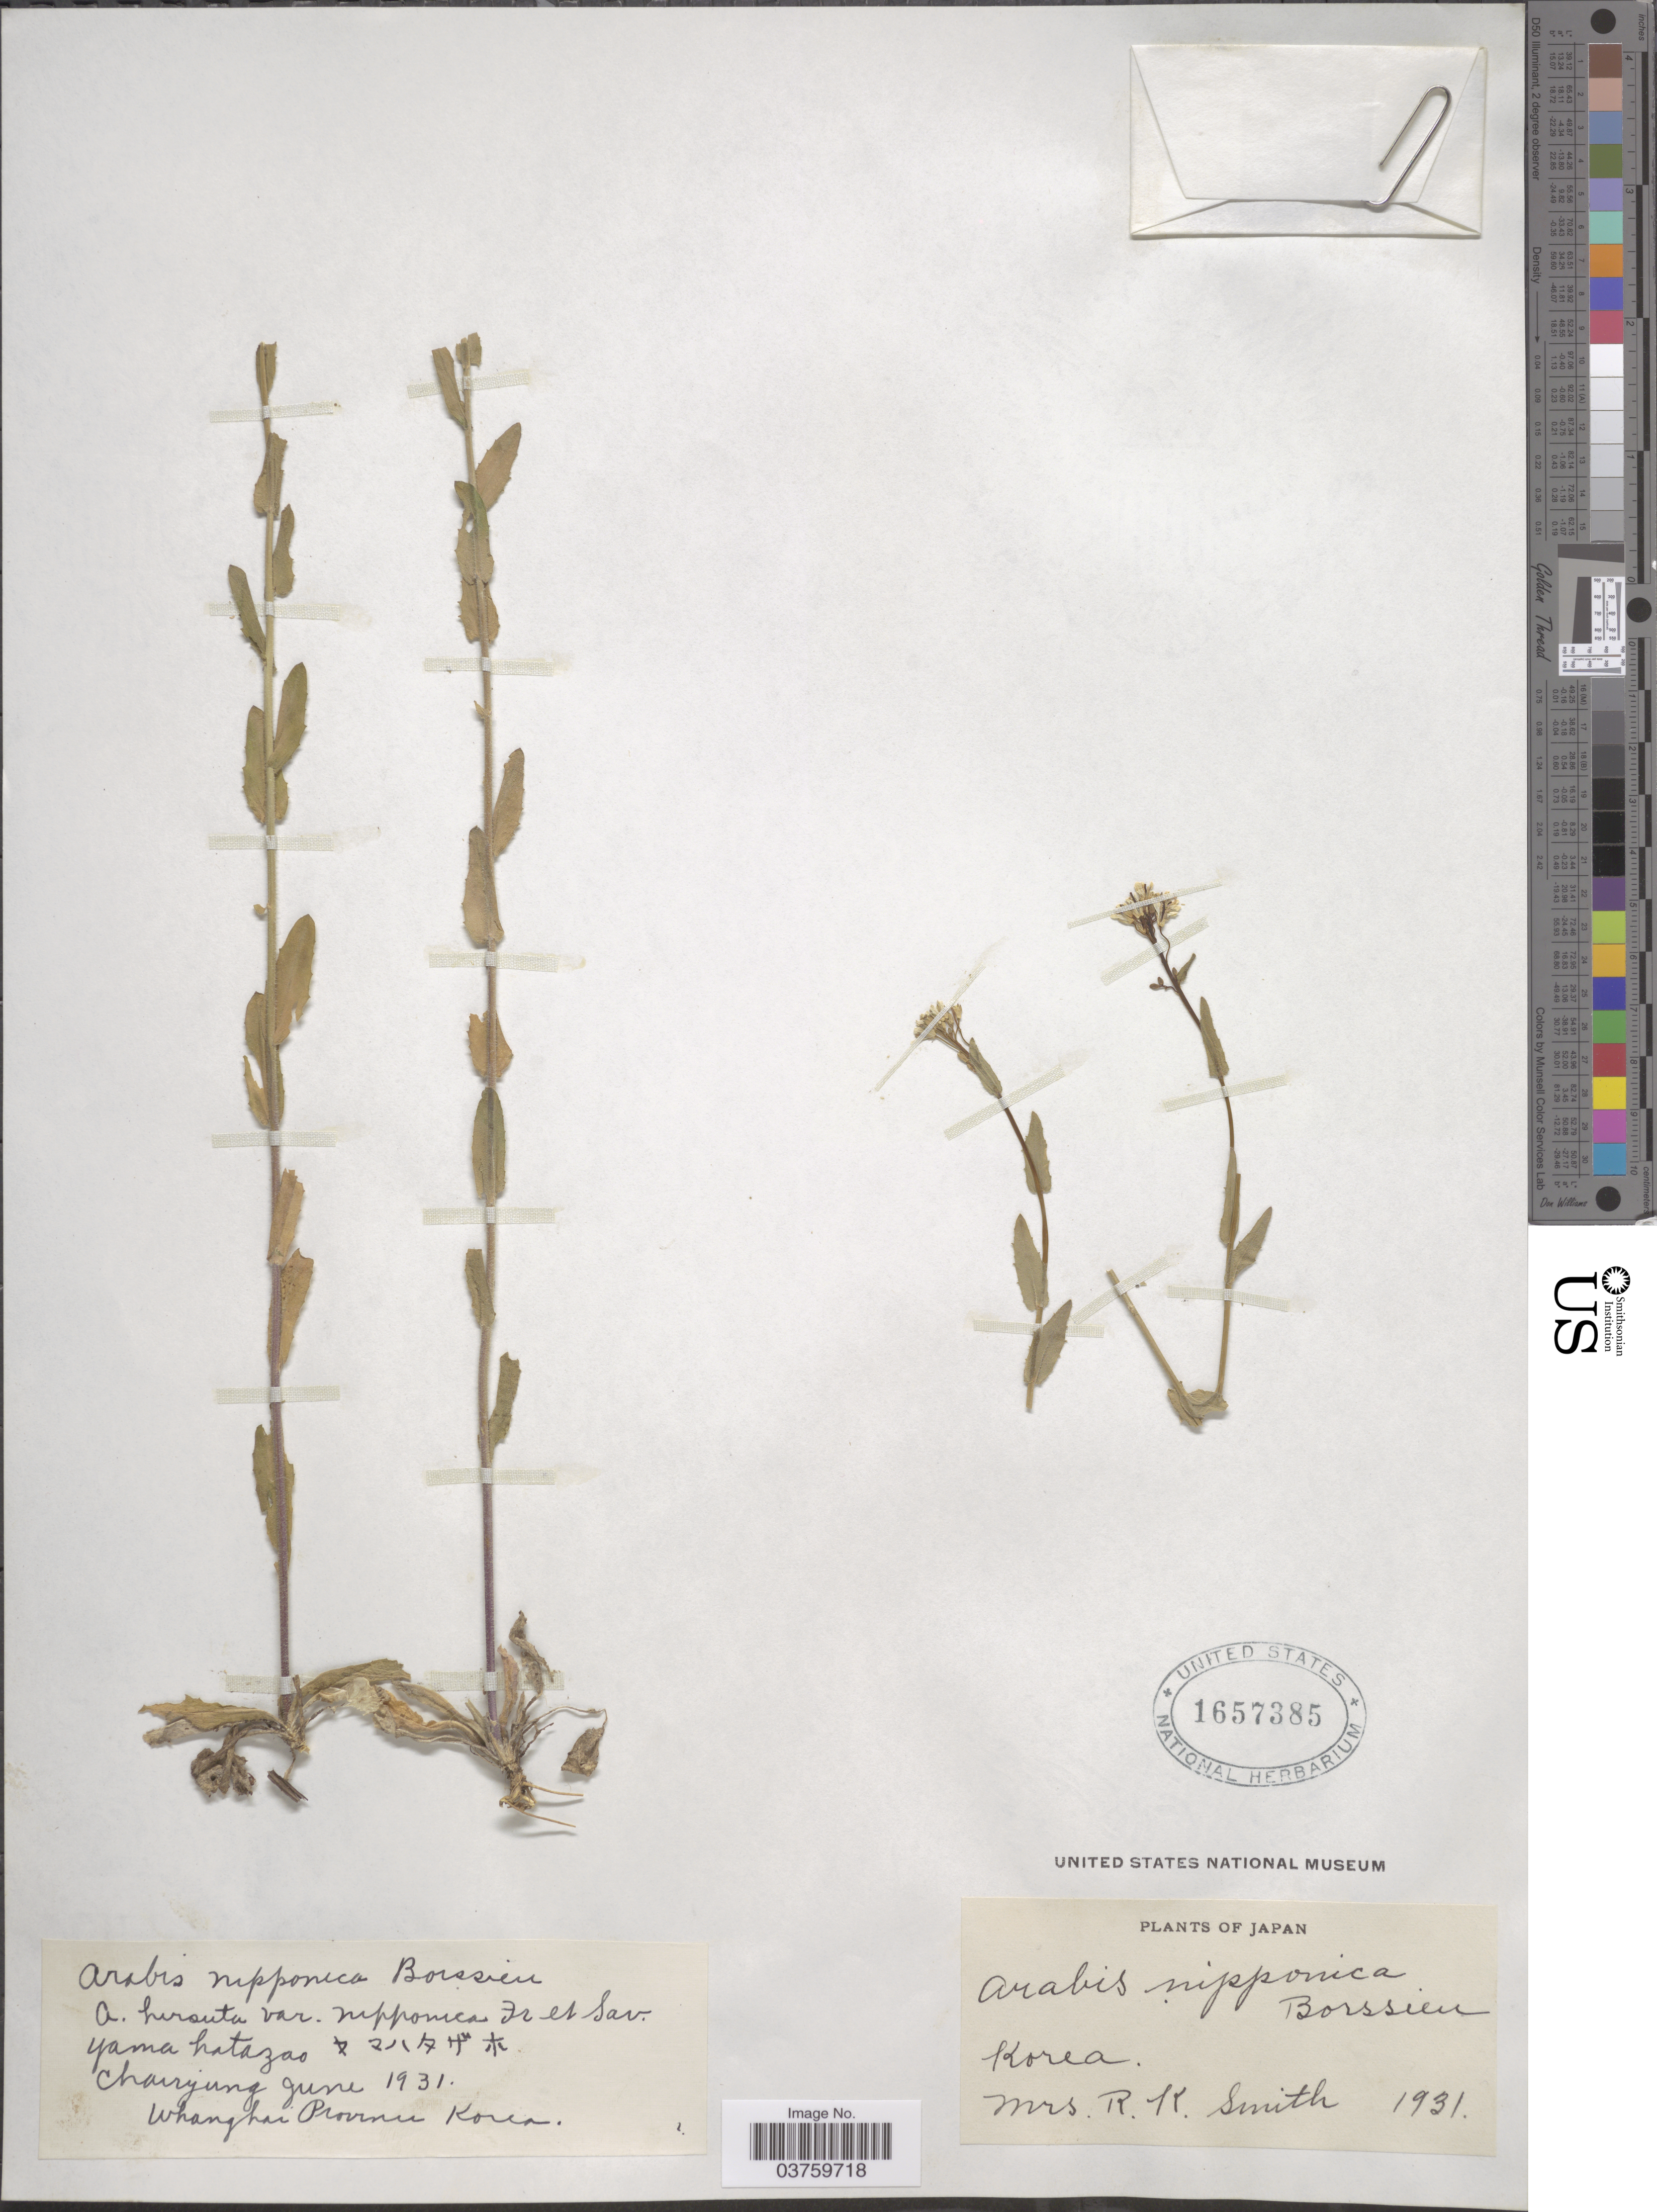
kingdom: Plantae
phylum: Tracheophyta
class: Magnoliopsida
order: Brassicales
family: Brassicaceae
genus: Arabis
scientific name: Arabis nipponica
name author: (Franch. & Sav.) H. Boissieu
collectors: Mrs. R. K. Smith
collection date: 1931-06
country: North Korea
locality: Charyung, Whanghai Province Korea.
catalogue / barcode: US 1657385